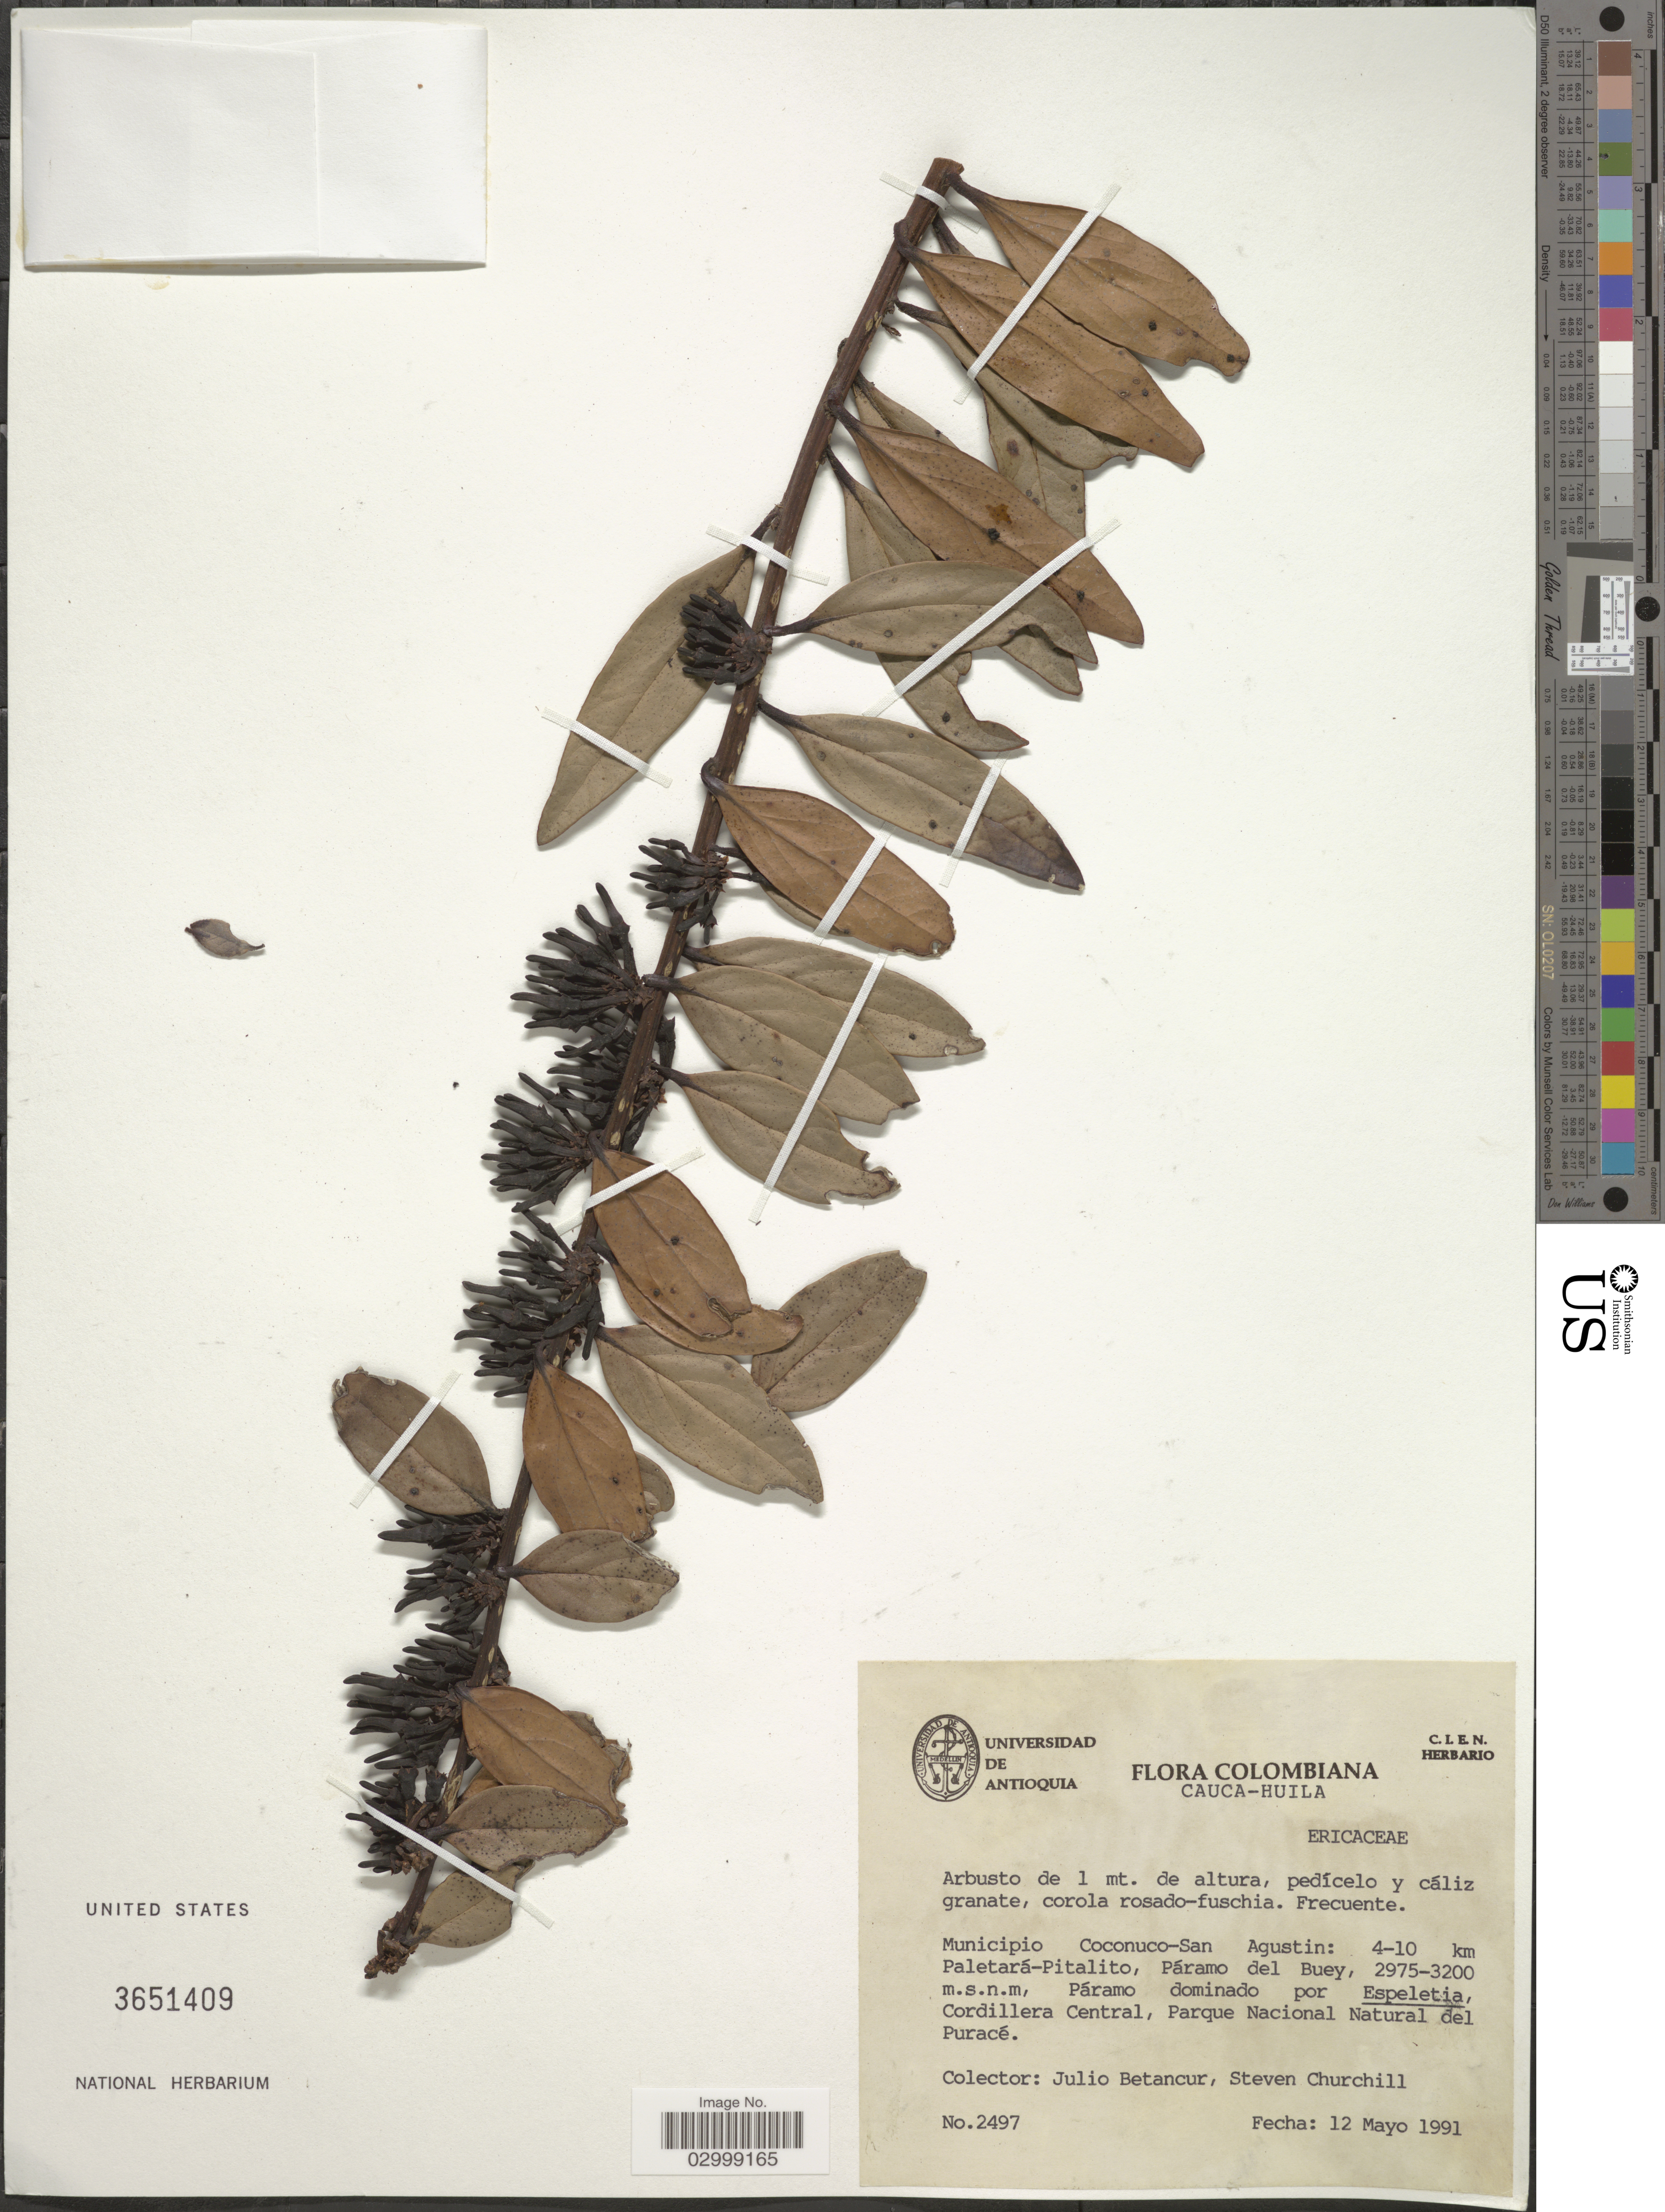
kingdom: Plantae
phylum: Tracheophyta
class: Magnoliopsida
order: Ericales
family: Ericaceae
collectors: J. Betancur & S. Churchill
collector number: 2497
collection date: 1991-05-12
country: Colombia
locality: Cauca-Huila, Municipio Coconuco-San Agustin: 4-10 km Paletará-Pitalito, Páramo del Buey.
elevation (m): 2975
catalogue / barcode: US 3651409